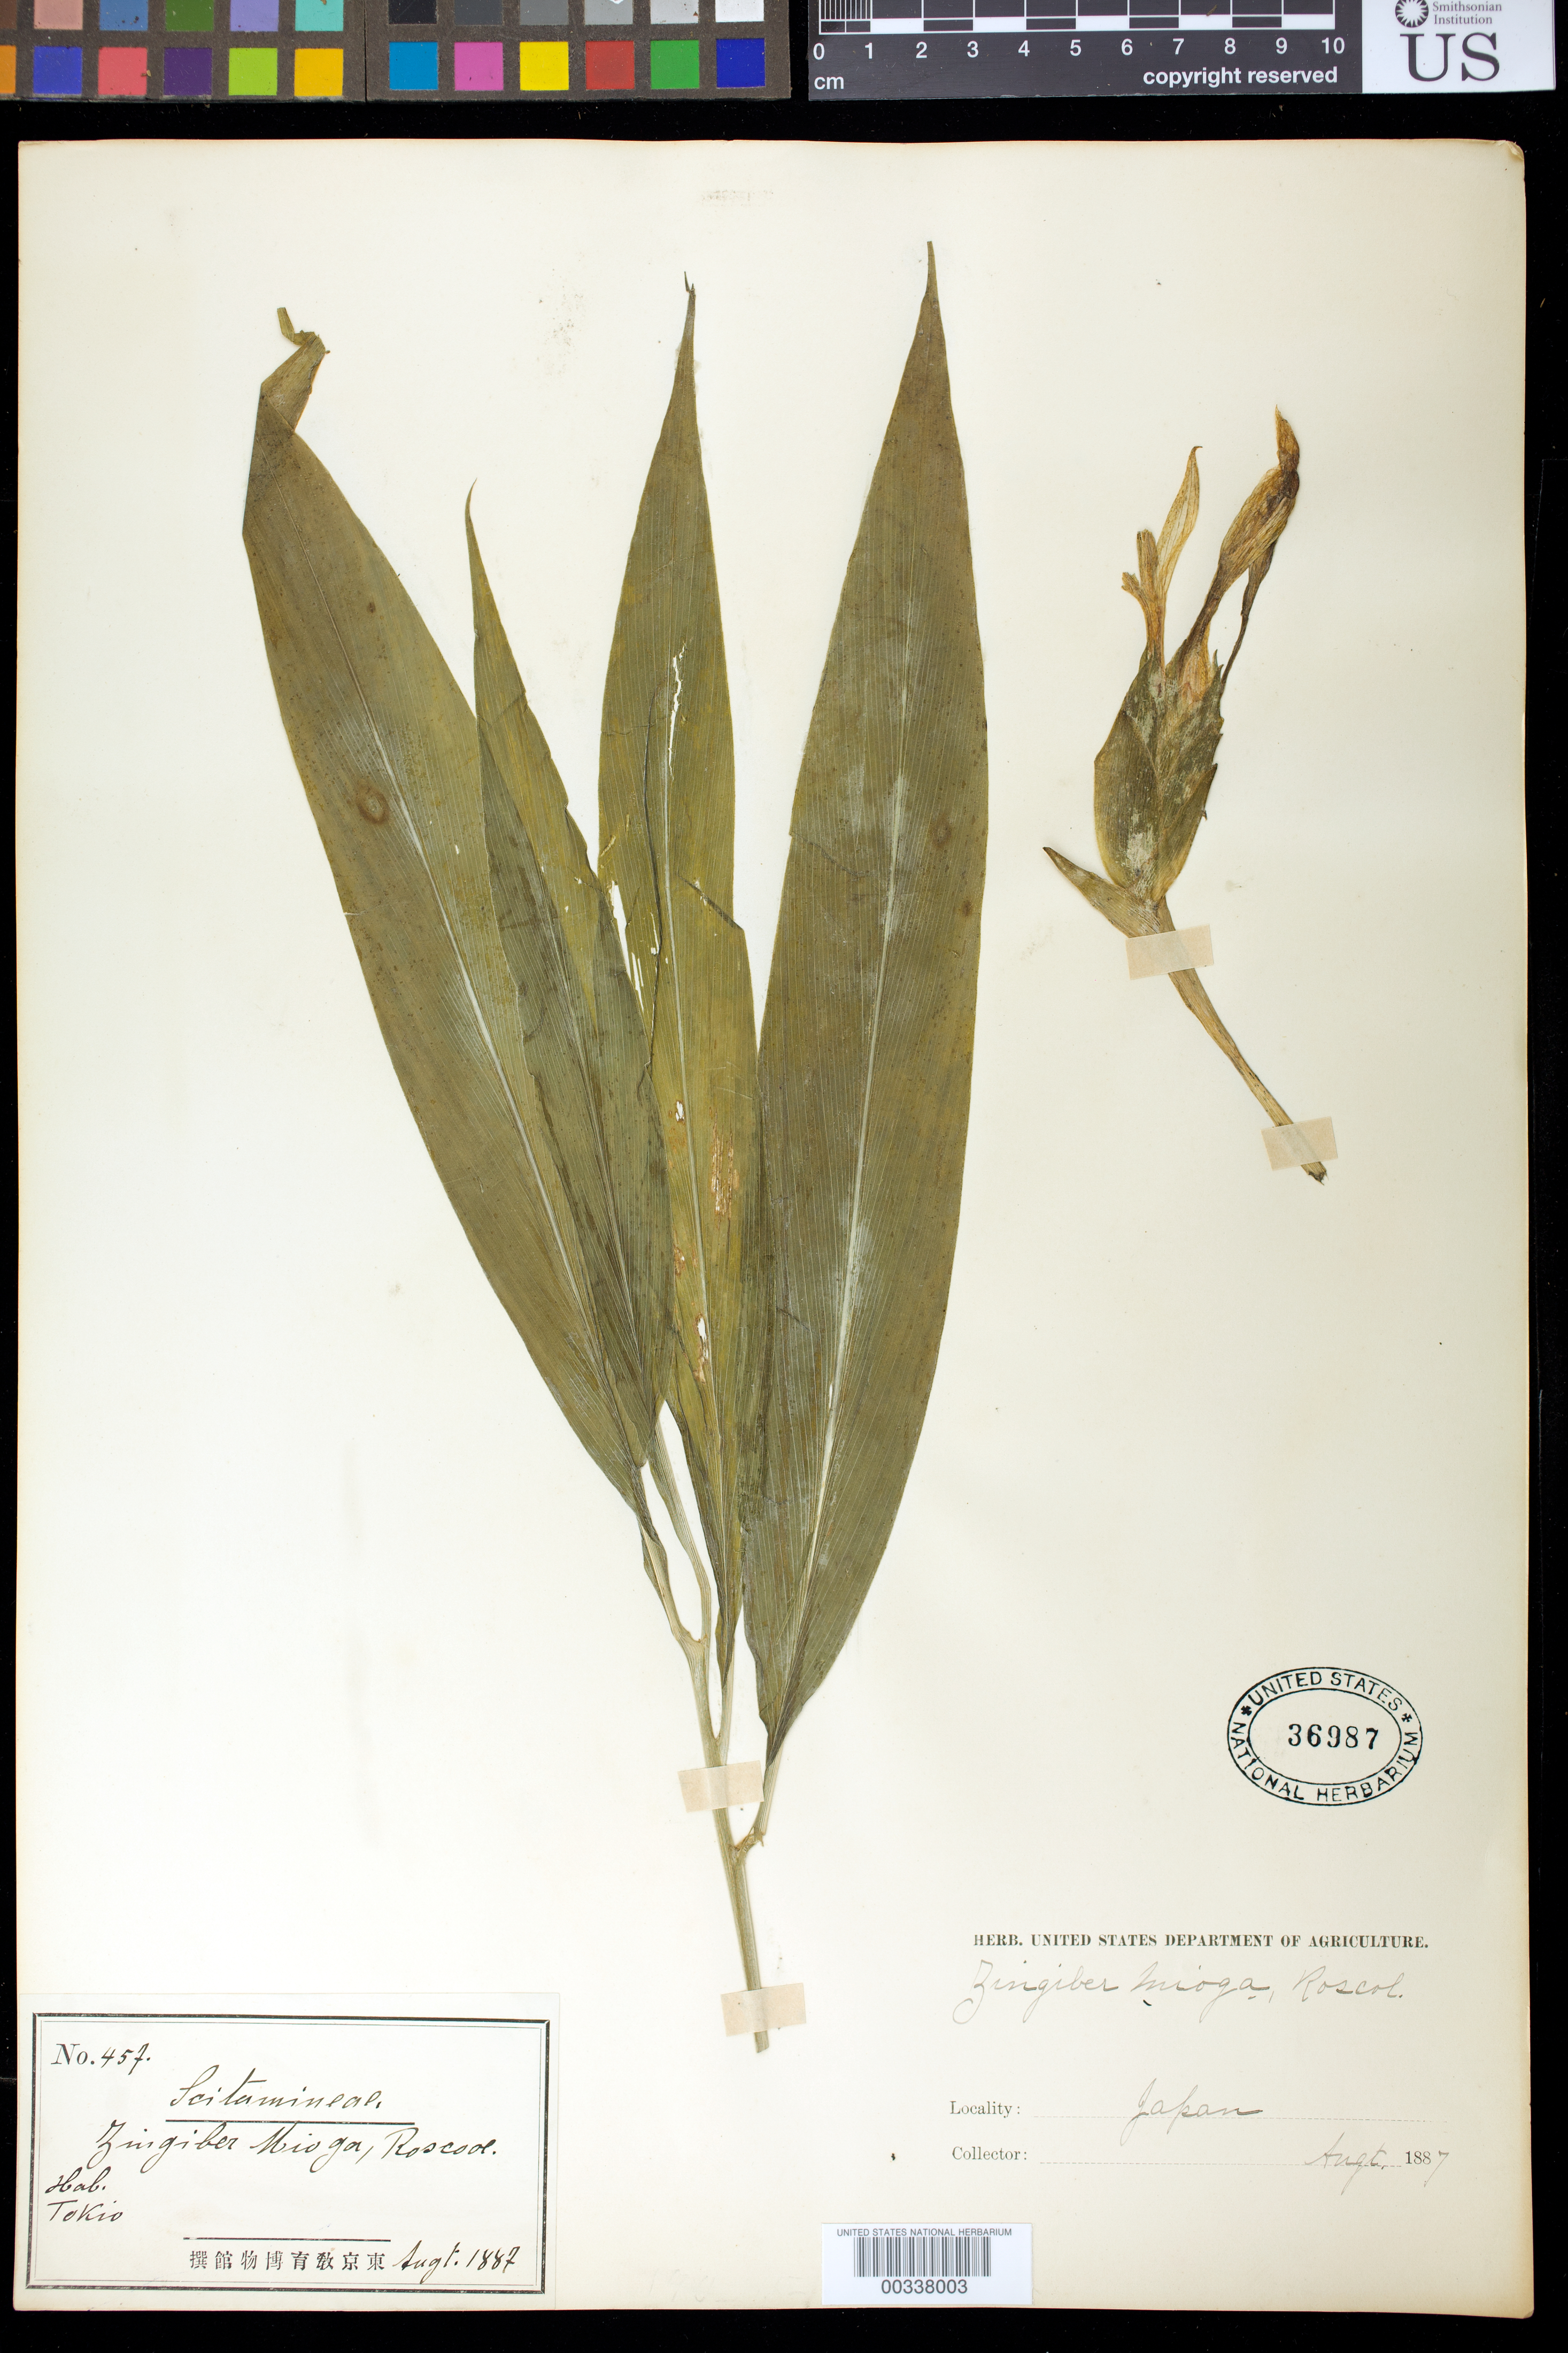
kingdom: Plantae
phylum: Tracheophyta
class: Liliopsida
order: Zingiberales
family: Zingiberaceae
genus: Zingiber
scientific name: Zingiber mioga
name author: (Thunb.) Roscoe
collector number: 457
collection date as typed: Aug 1887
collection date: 1887-08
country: Japan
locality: Tokio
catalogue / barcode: US 36987